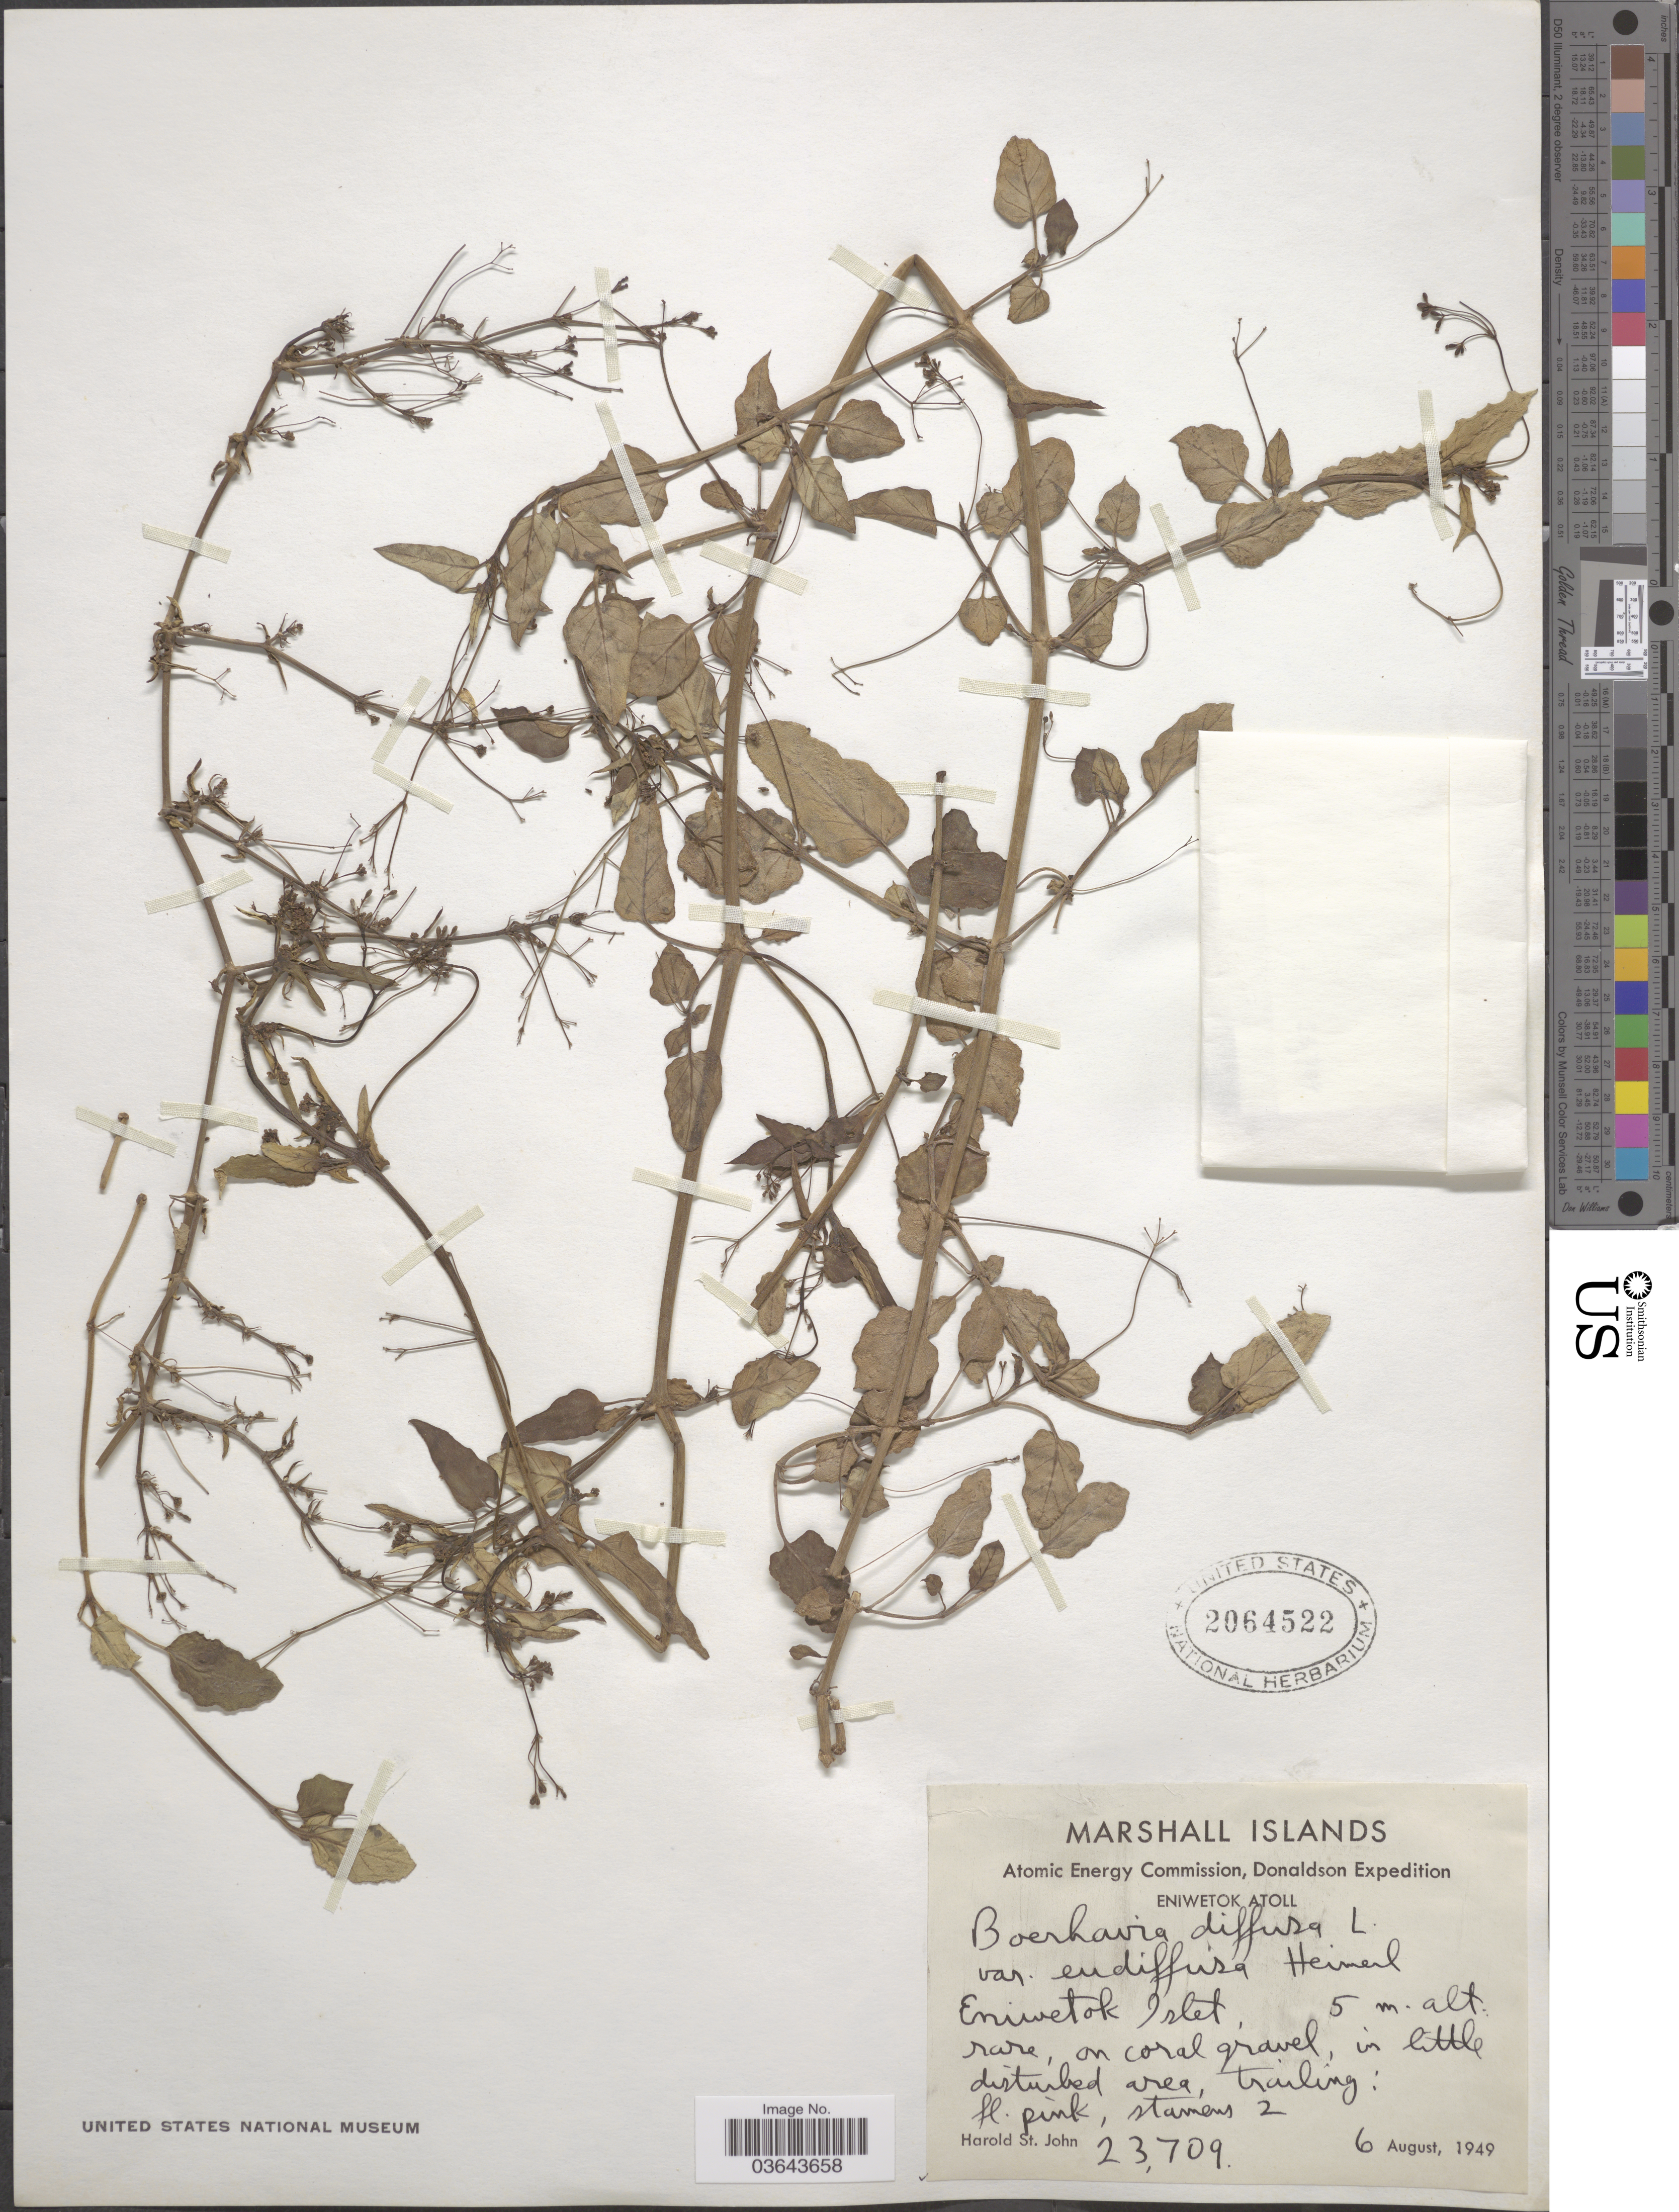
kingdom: Plantae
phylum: Tracheophyta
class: Magnoliopsida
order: Caryophyllales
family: Nyctaginaceae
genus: Boerhavia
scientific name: Boerhavia repens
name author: L.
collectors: H. St. John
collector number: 23709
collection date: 1949-08-06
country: Marshall Islands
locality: Eniwetok Atoll. Eniwetok Islet.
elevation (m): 5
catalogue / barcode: US 2064522